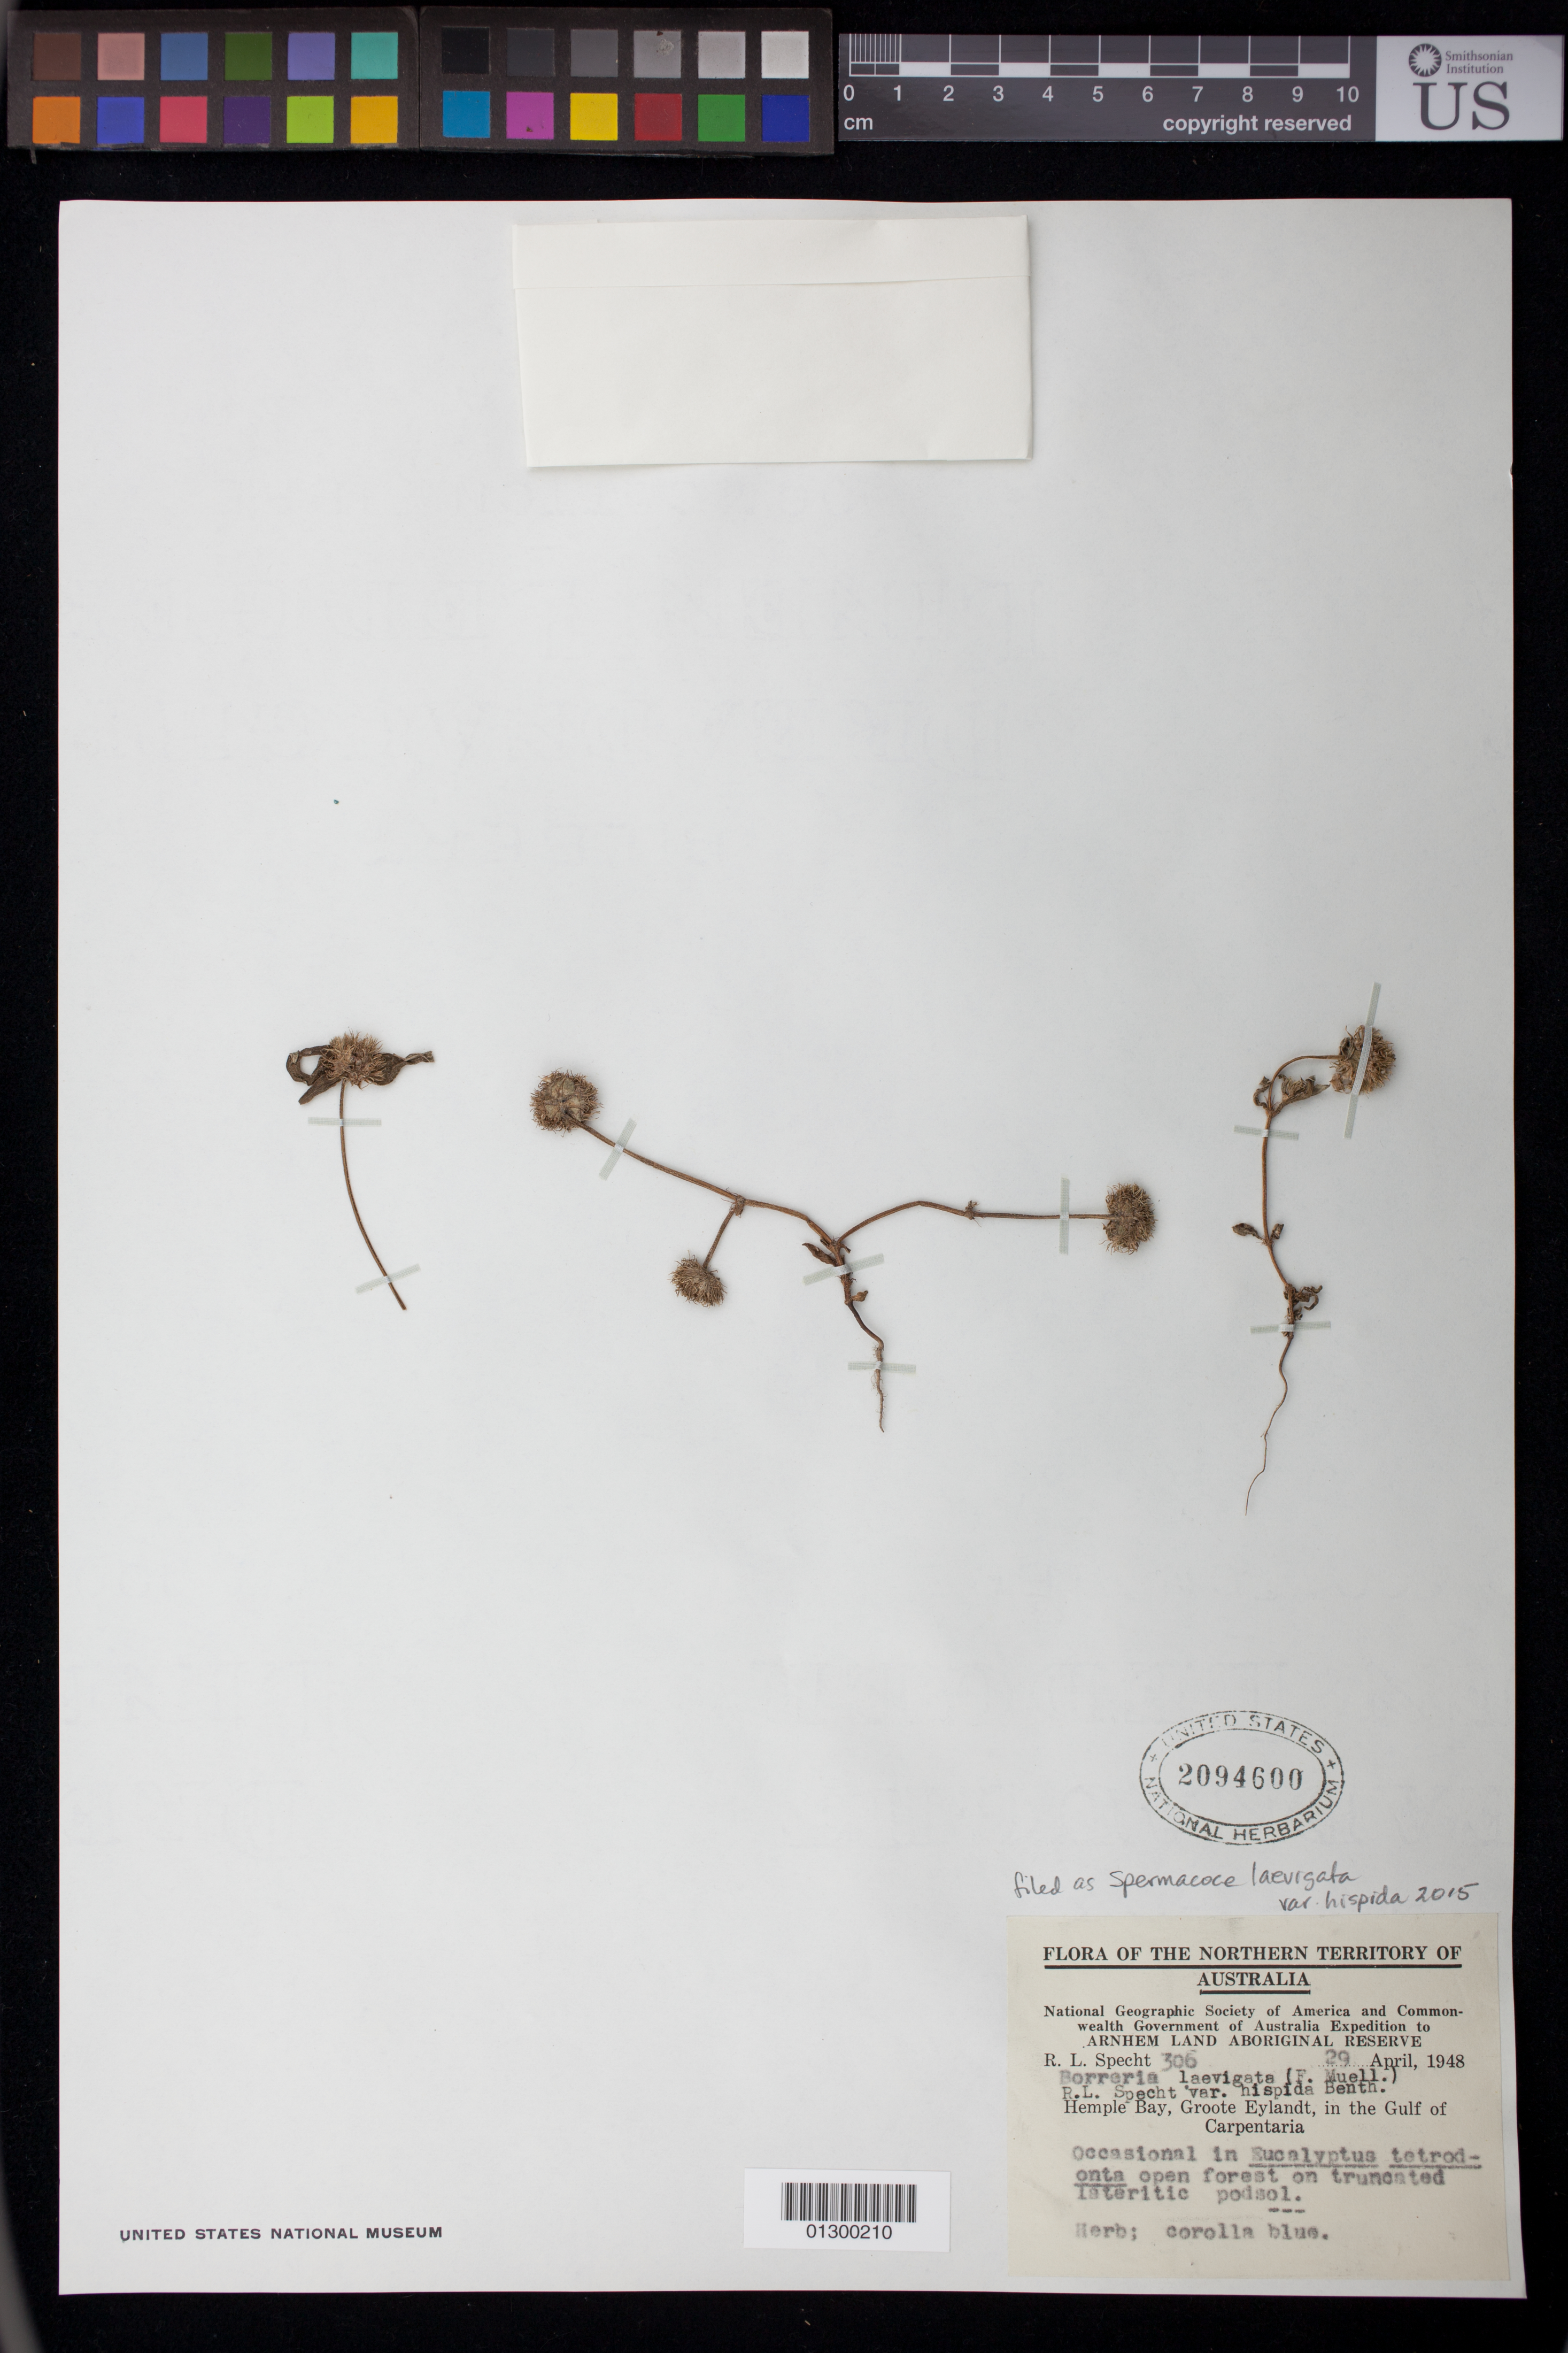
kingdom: Plantae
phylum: Tracheophyta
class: Magnoliopsida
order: Gentianales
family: Rubiaceae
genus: Spermacoce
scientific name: Spermacoce laevigata var. hispida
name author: Benth.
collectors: R. L. Specht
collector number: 306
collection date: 1948-04-29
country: Australia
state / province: Northern Territory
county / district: East Arnhem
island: Groote Eylandt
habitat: Occasional in Eucalyptus tetrodonta open forest on truncated lateritic podsol.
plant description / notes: Herb; corolla blue.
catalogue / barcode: US 2094600